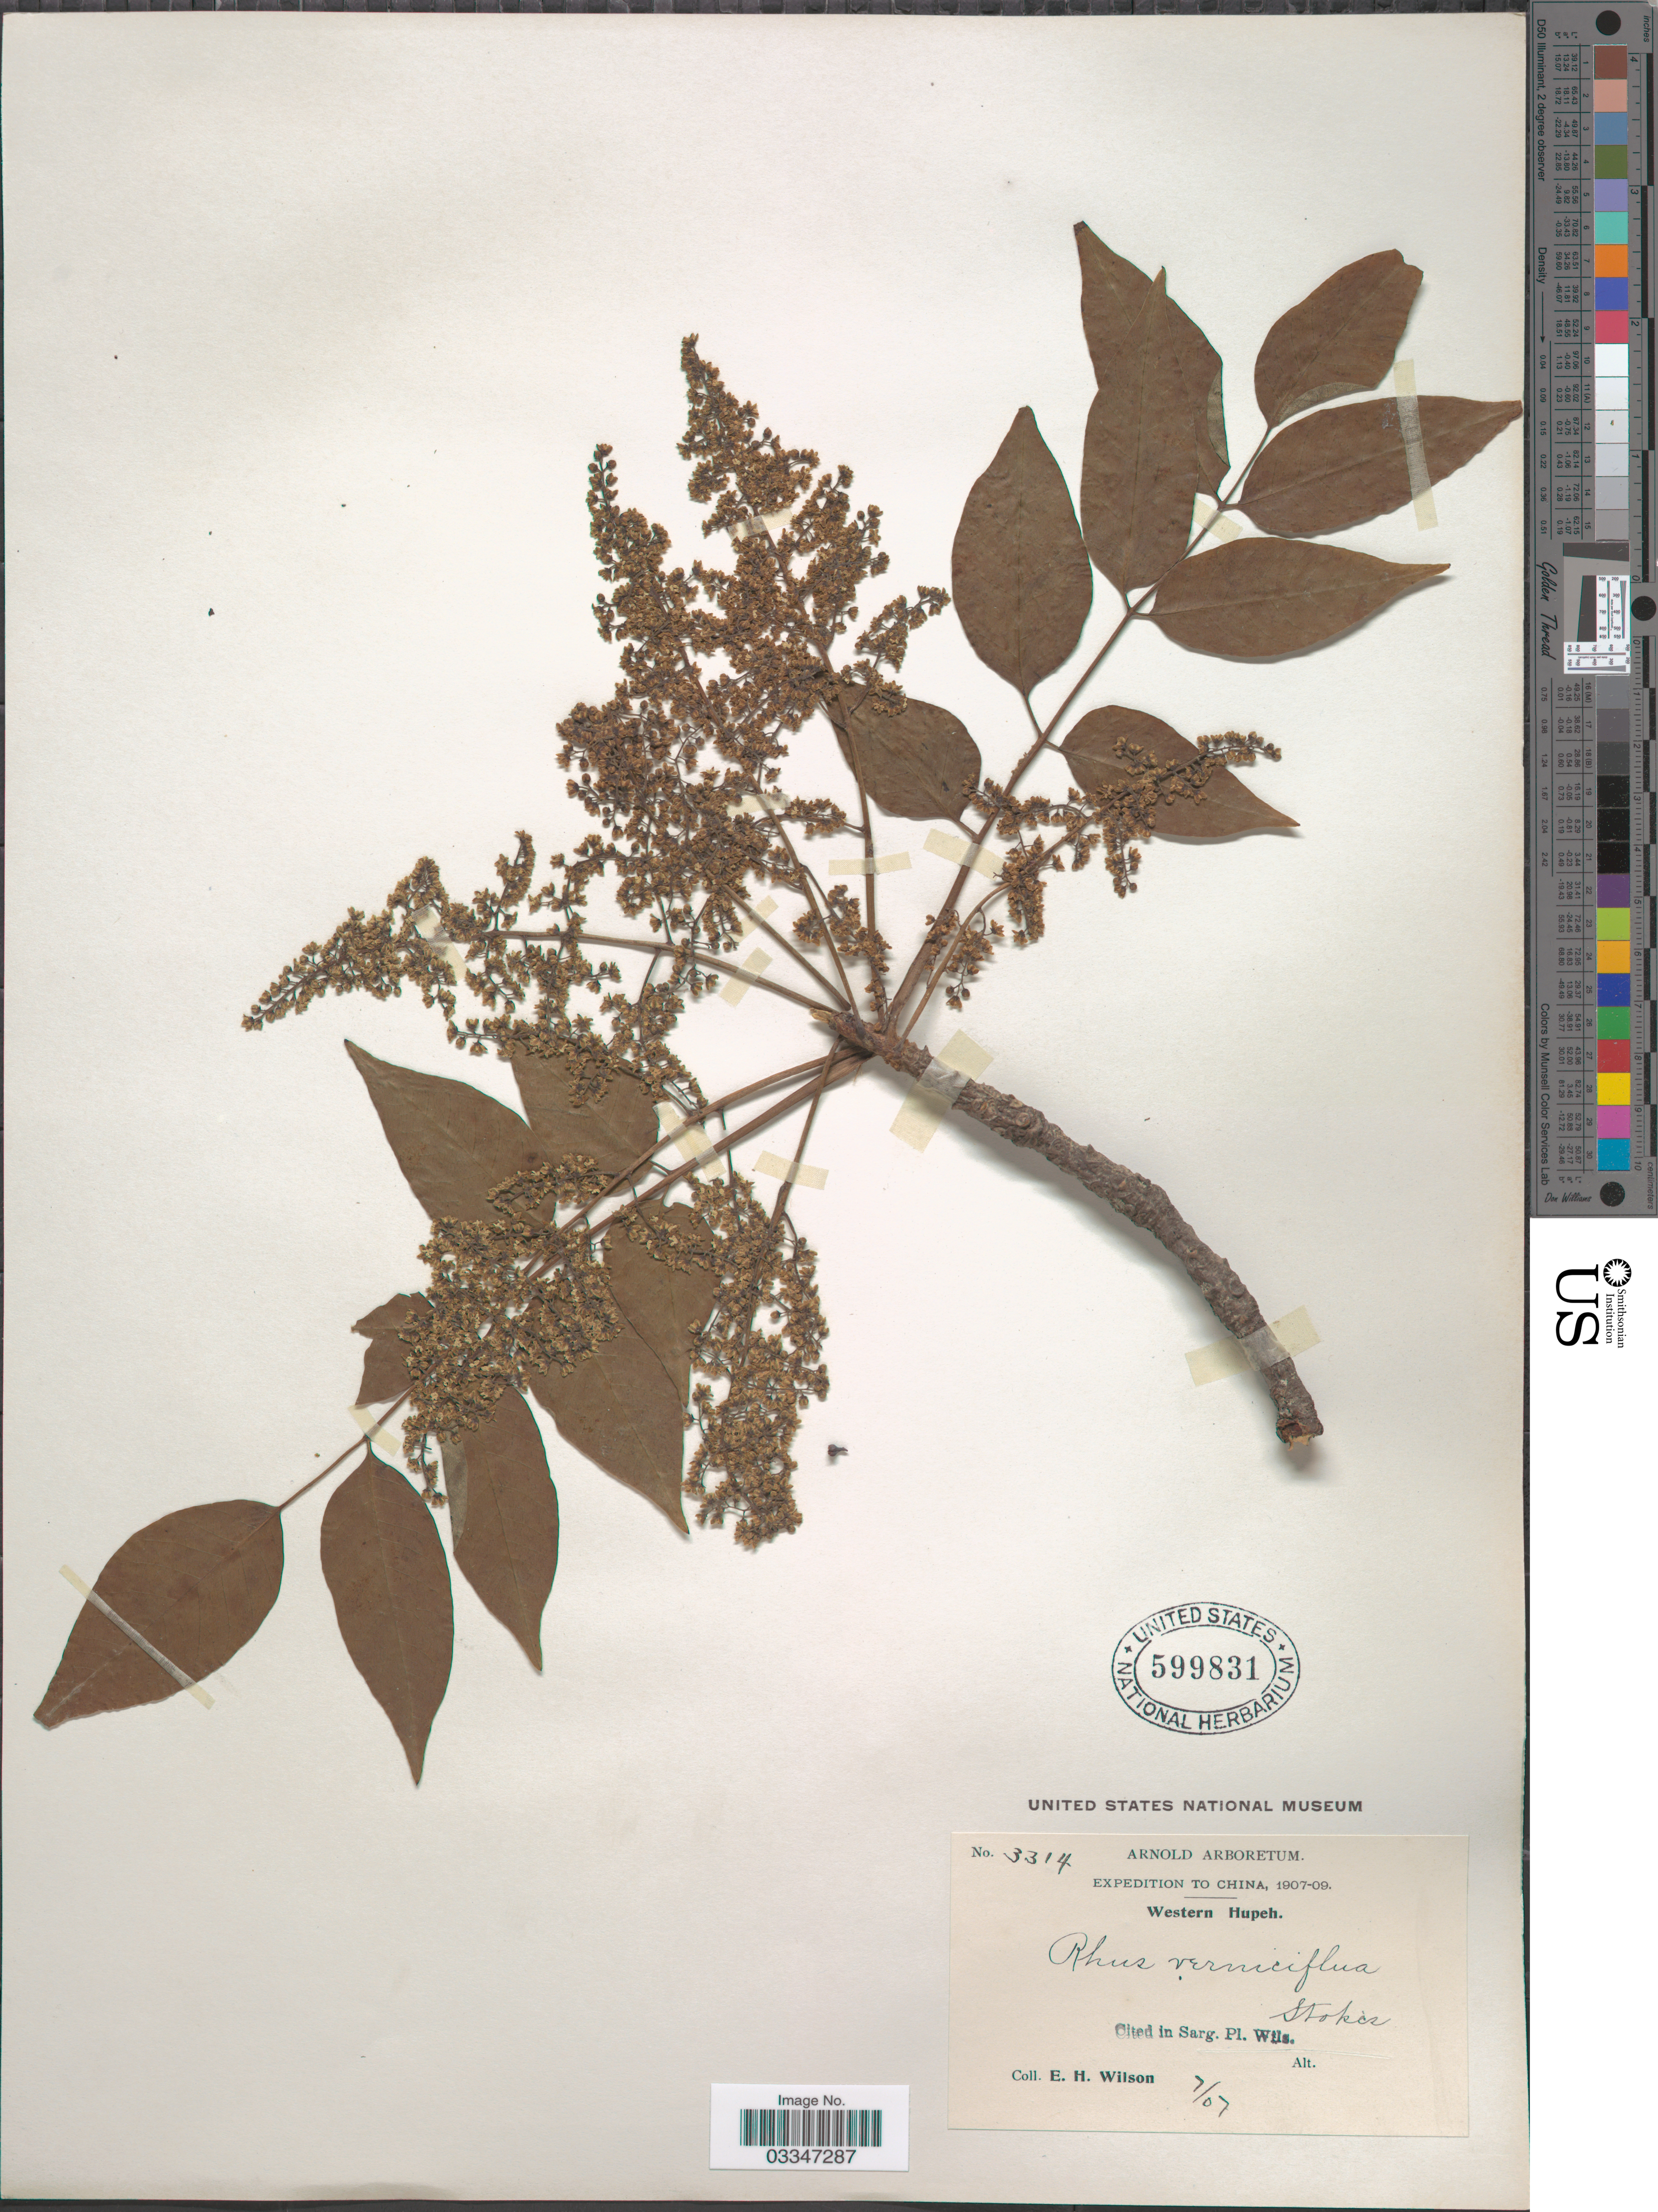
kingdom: Plantae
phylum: Tracheophyta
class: Magnoliopsida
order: Sapindales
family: Anacardiaceae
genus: Rhus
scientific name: Rhus verniciflua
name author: Stokes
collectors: E. Wilson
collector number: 3314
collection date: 1907-07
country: China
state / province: Hubei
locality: Western Hupeh.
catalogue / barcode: US 599831